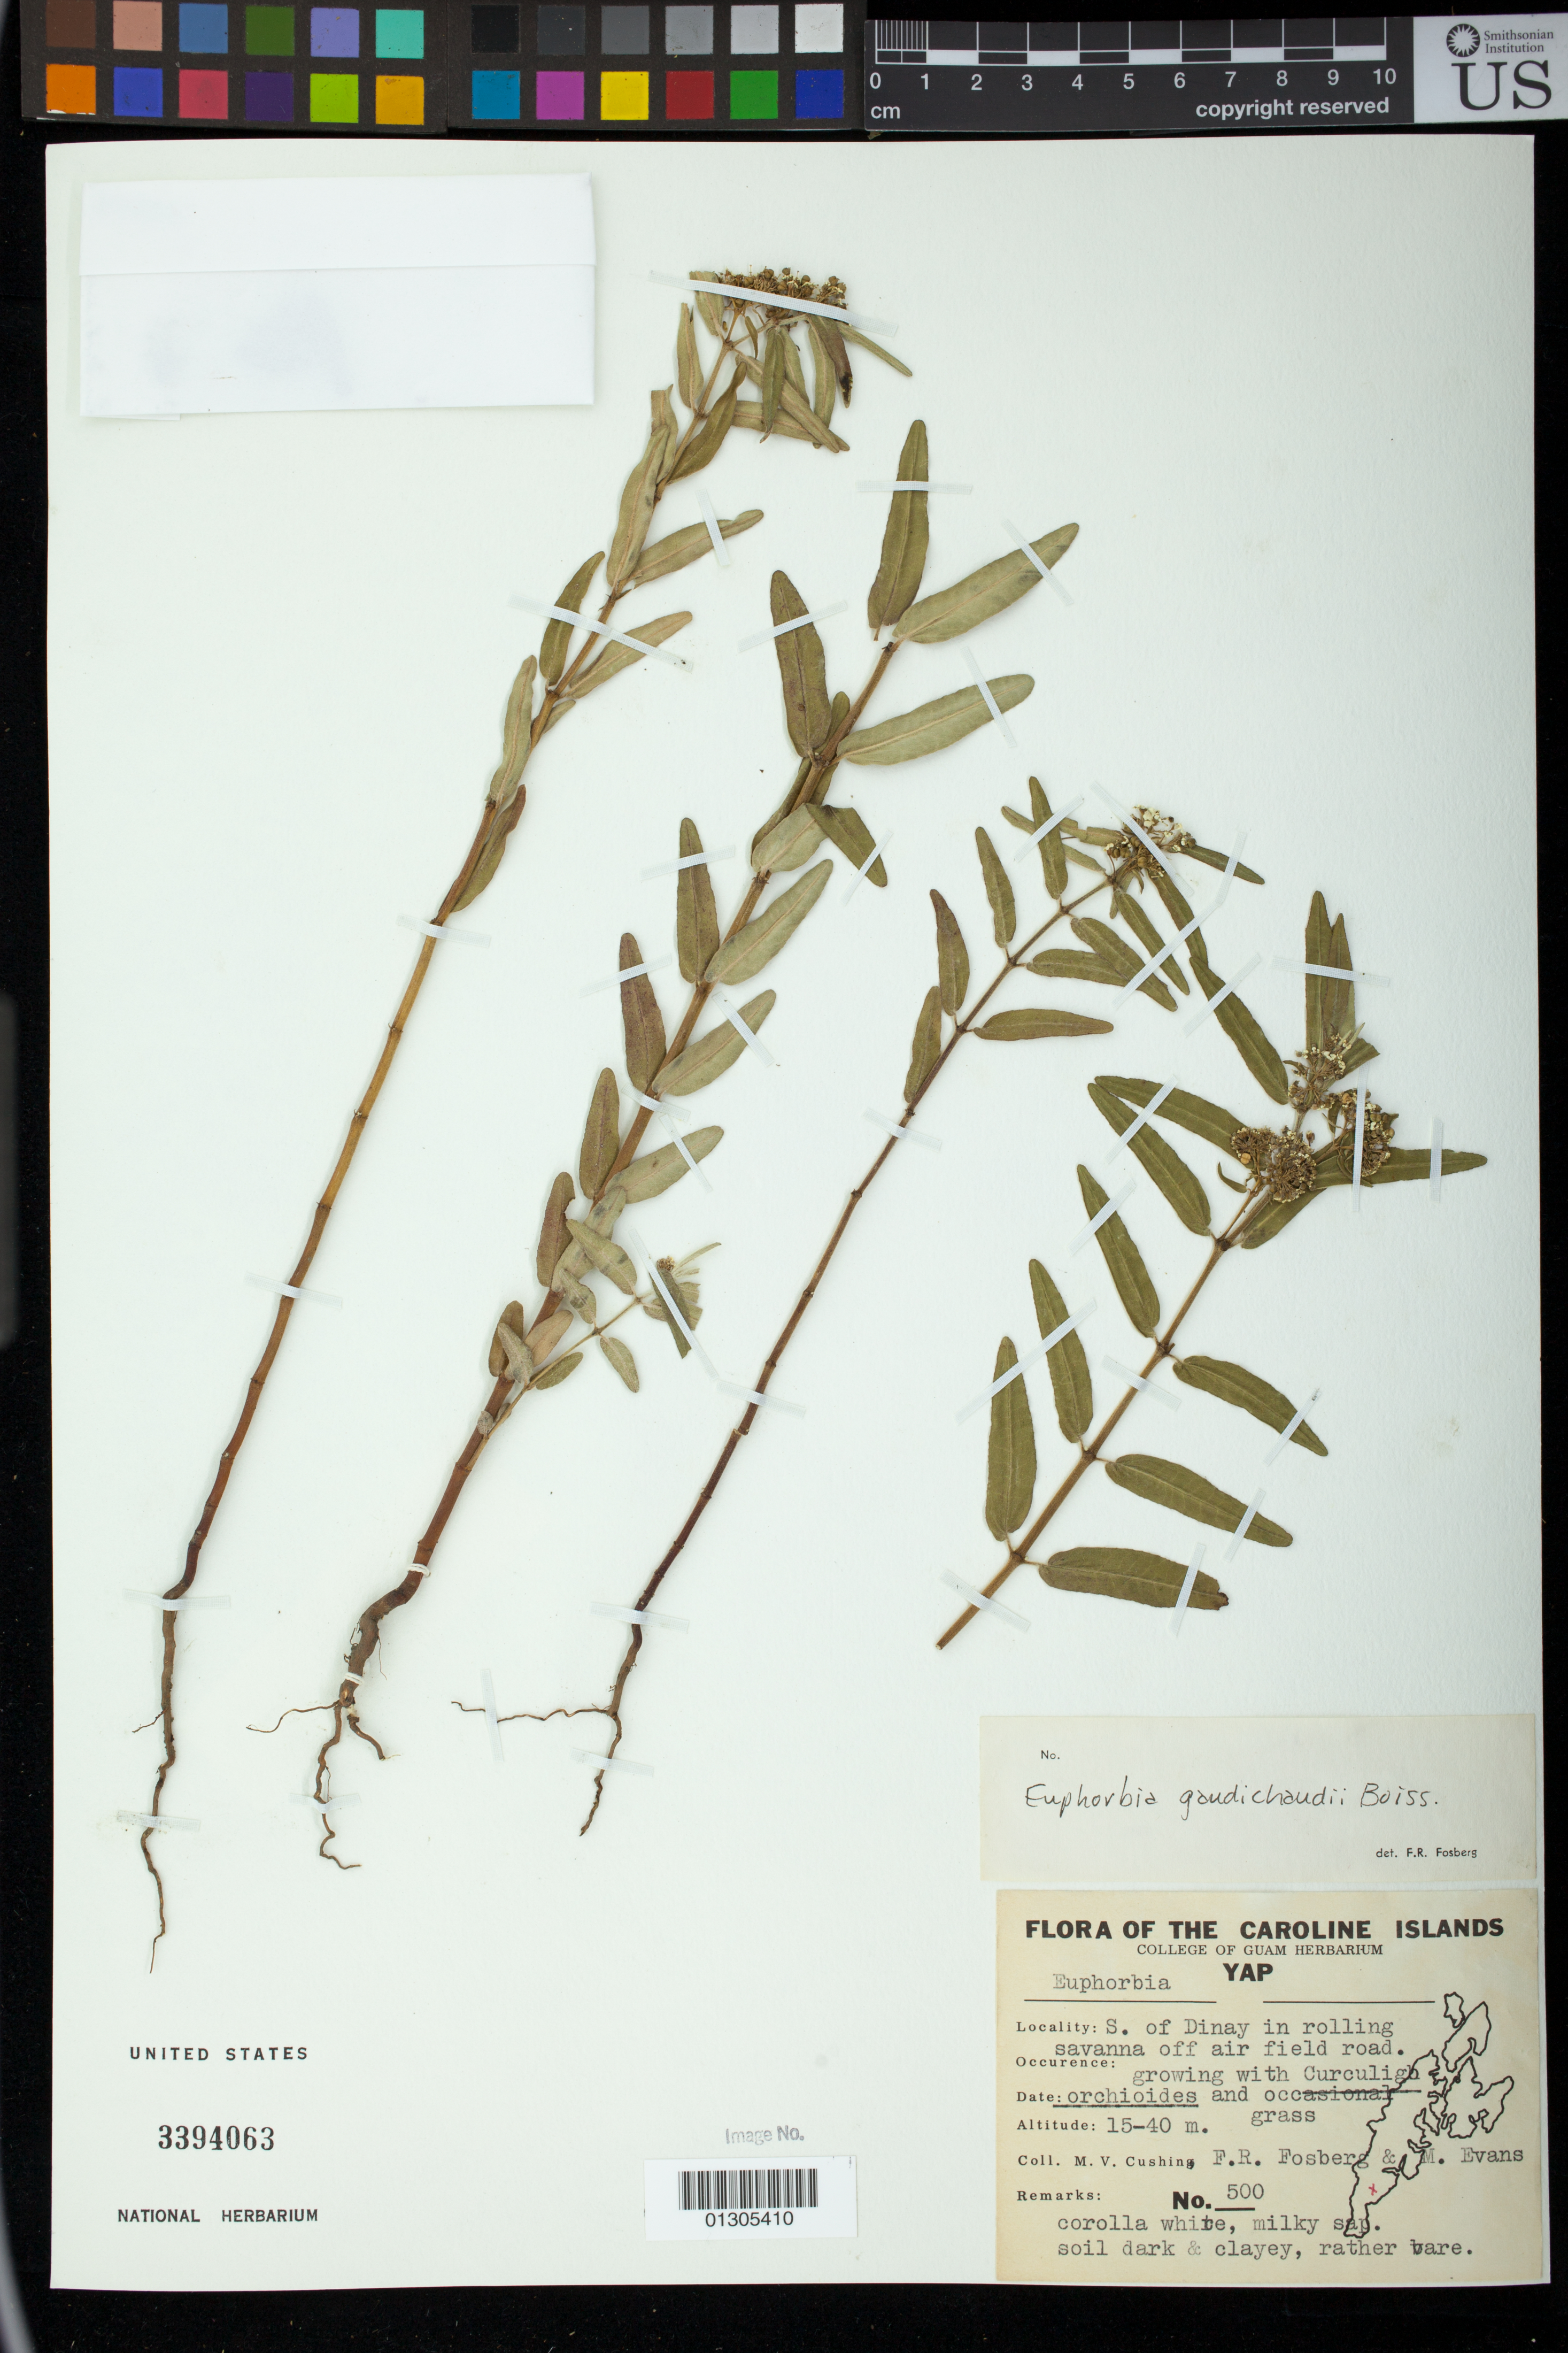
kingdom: Plantae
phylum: Tracheophyta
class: Magnoliopsida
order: Malpighiales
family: Euphorbiaceae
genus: Euphorbia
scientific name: Euphorbia gaudichaudii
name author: Boiss.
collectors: M. V. Cushing, F. R. Fosberg & M. Evans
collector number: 500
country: Micronesia, Federated States of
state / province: Yap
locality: S. of Dinay in rolling savanna off air field road.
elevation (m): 15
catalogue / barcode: US 3394063